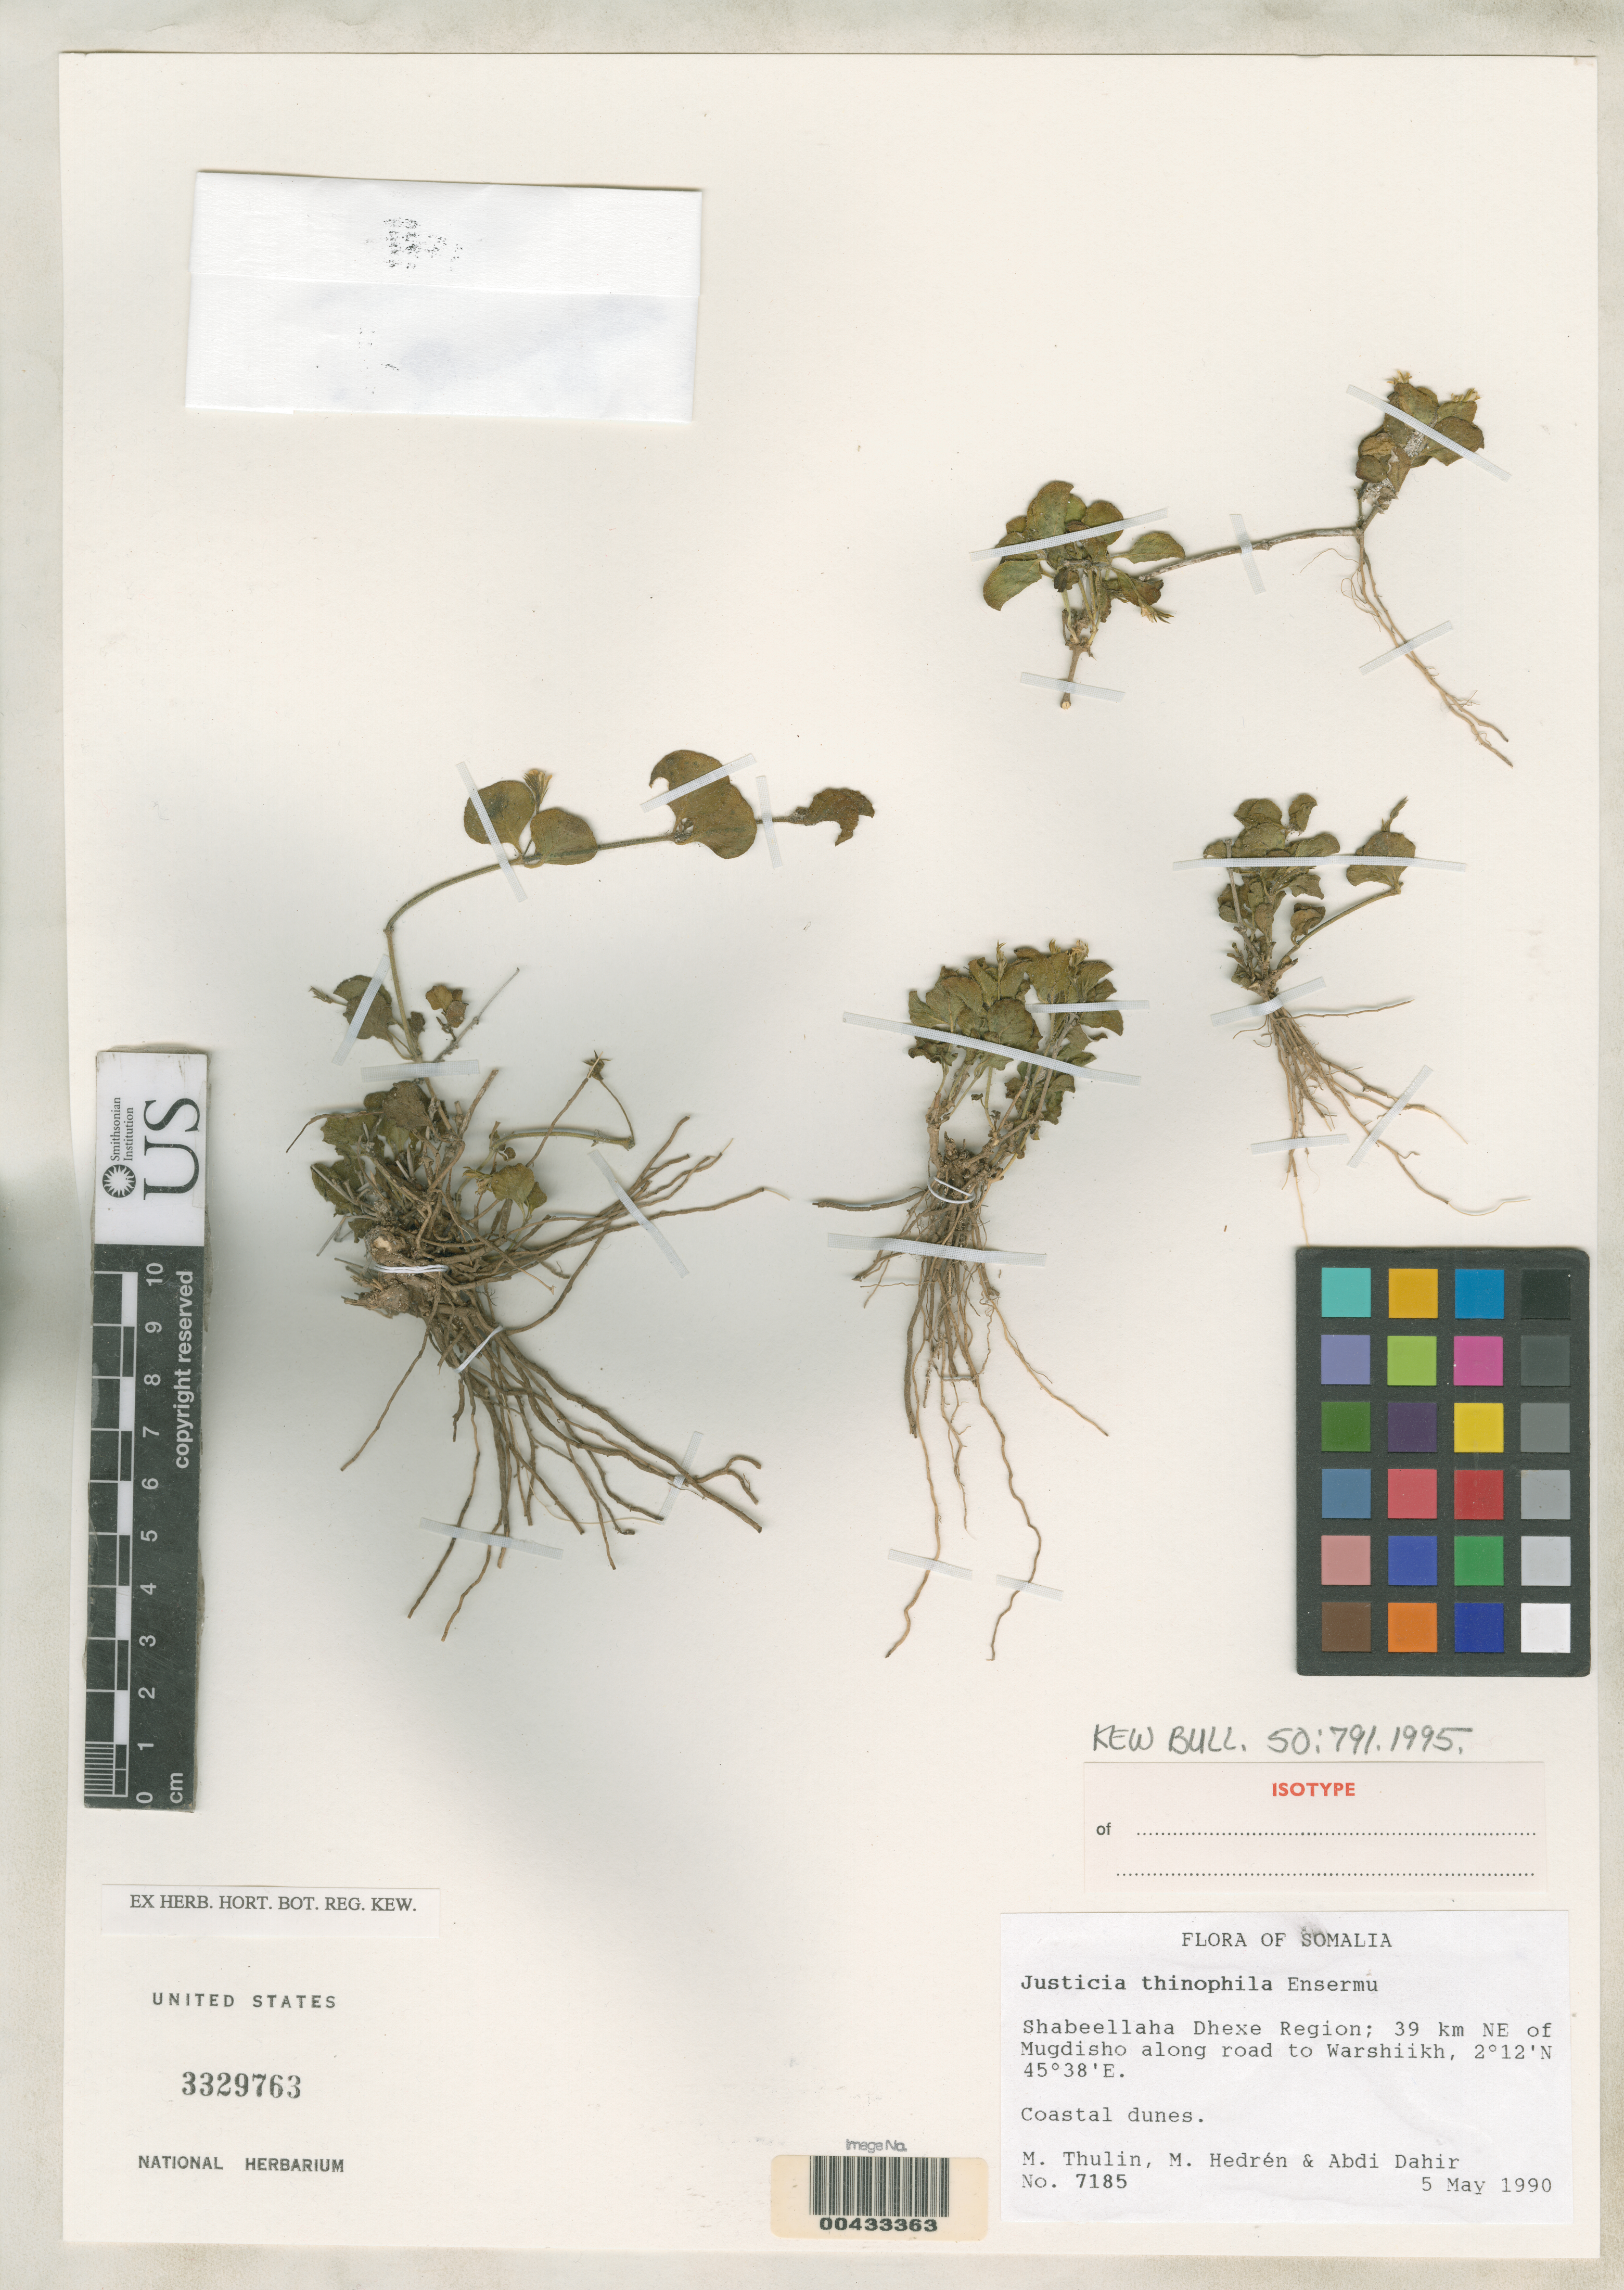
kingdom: Plantae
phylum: Tracheophyta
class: Magnoliopsida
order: Lamiales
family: Acanthaceae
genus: Justicia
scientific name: Justicia thiniophila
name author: Ensermu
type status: Isotype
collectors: M. Thulin, B. Hedrén & A. Dahir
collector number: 7185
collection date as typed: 05 May 1990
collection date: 1990-05-05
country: Somalia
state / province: Shabeellaha Dhexe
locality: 39 km NE of Mugdisho along road to Warshiikh.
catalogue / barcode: US 3329763